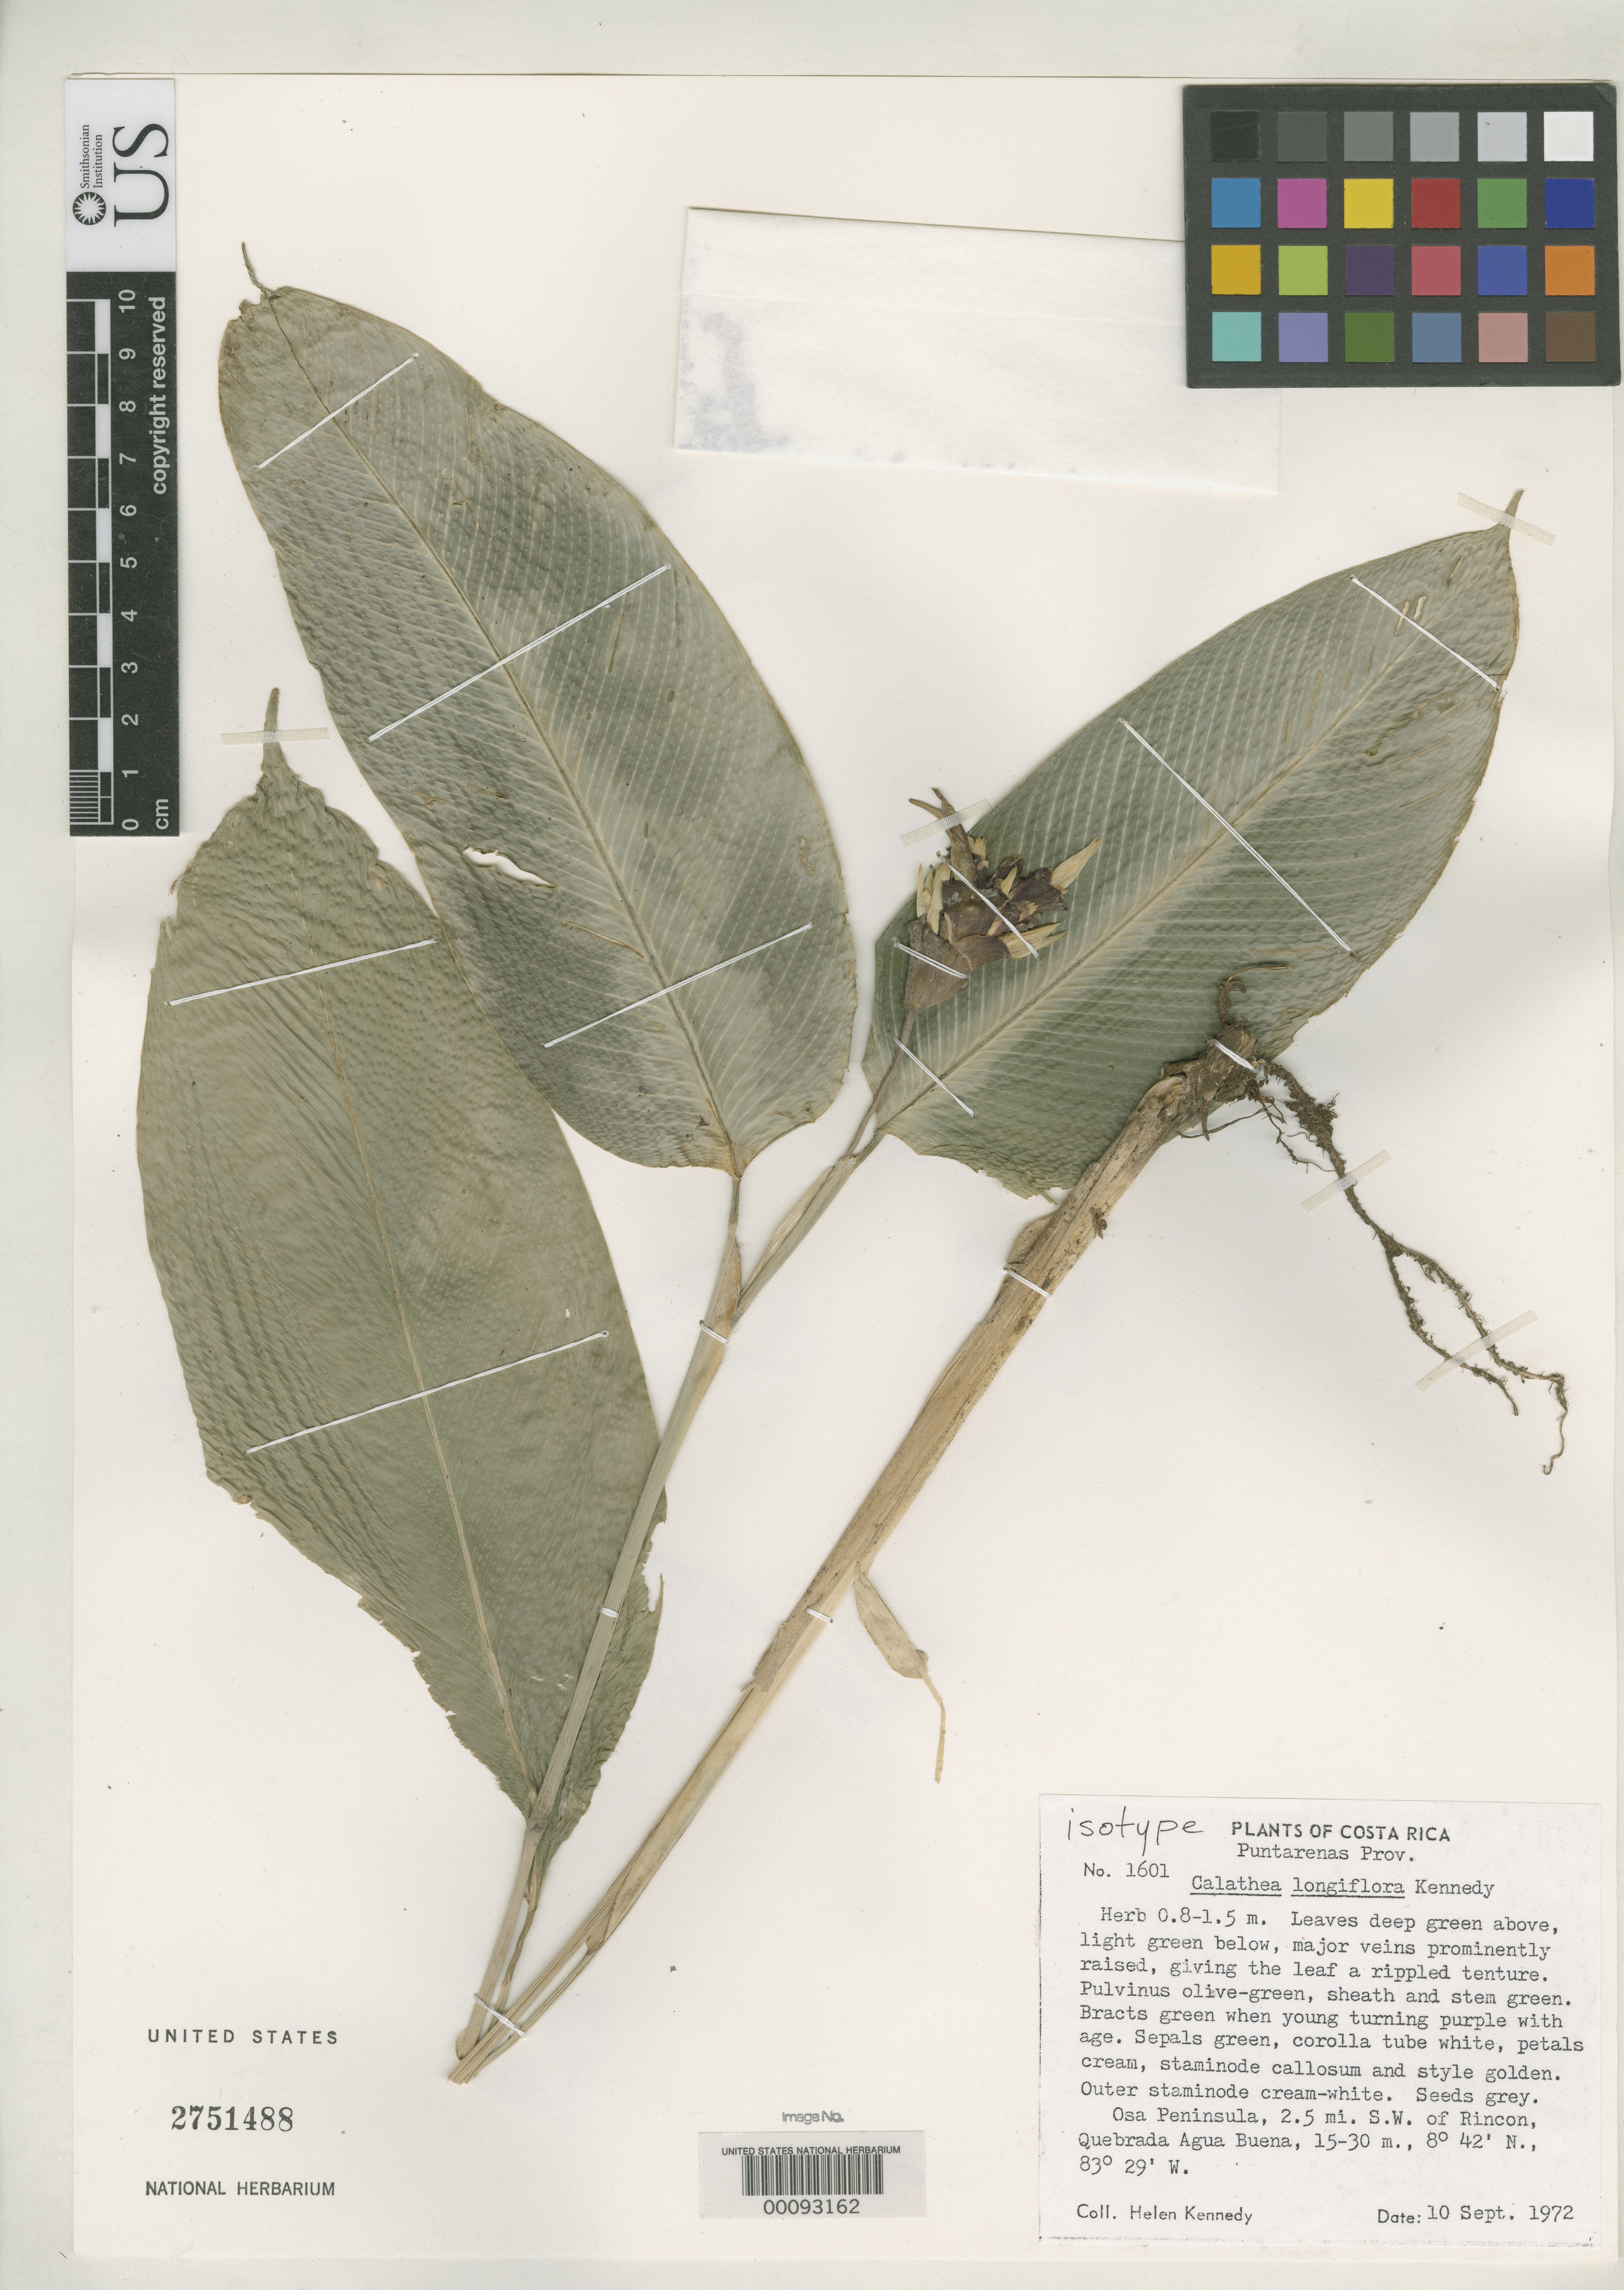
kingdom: Plantae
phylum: Tracheophyta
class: Liliopsida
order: Zingiberales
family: Marantaceae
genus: Calathea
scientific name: Calathea longiflora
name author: H. Kenn.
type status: Isotype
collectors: H. Kennedy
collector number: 1601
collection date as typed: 10 Sep 1972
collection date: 1972-09-10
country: Costa Rica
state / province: Puntarenas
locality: Osa penisula, 2.5 miles SW of Rincon.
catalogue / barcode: US 2751488